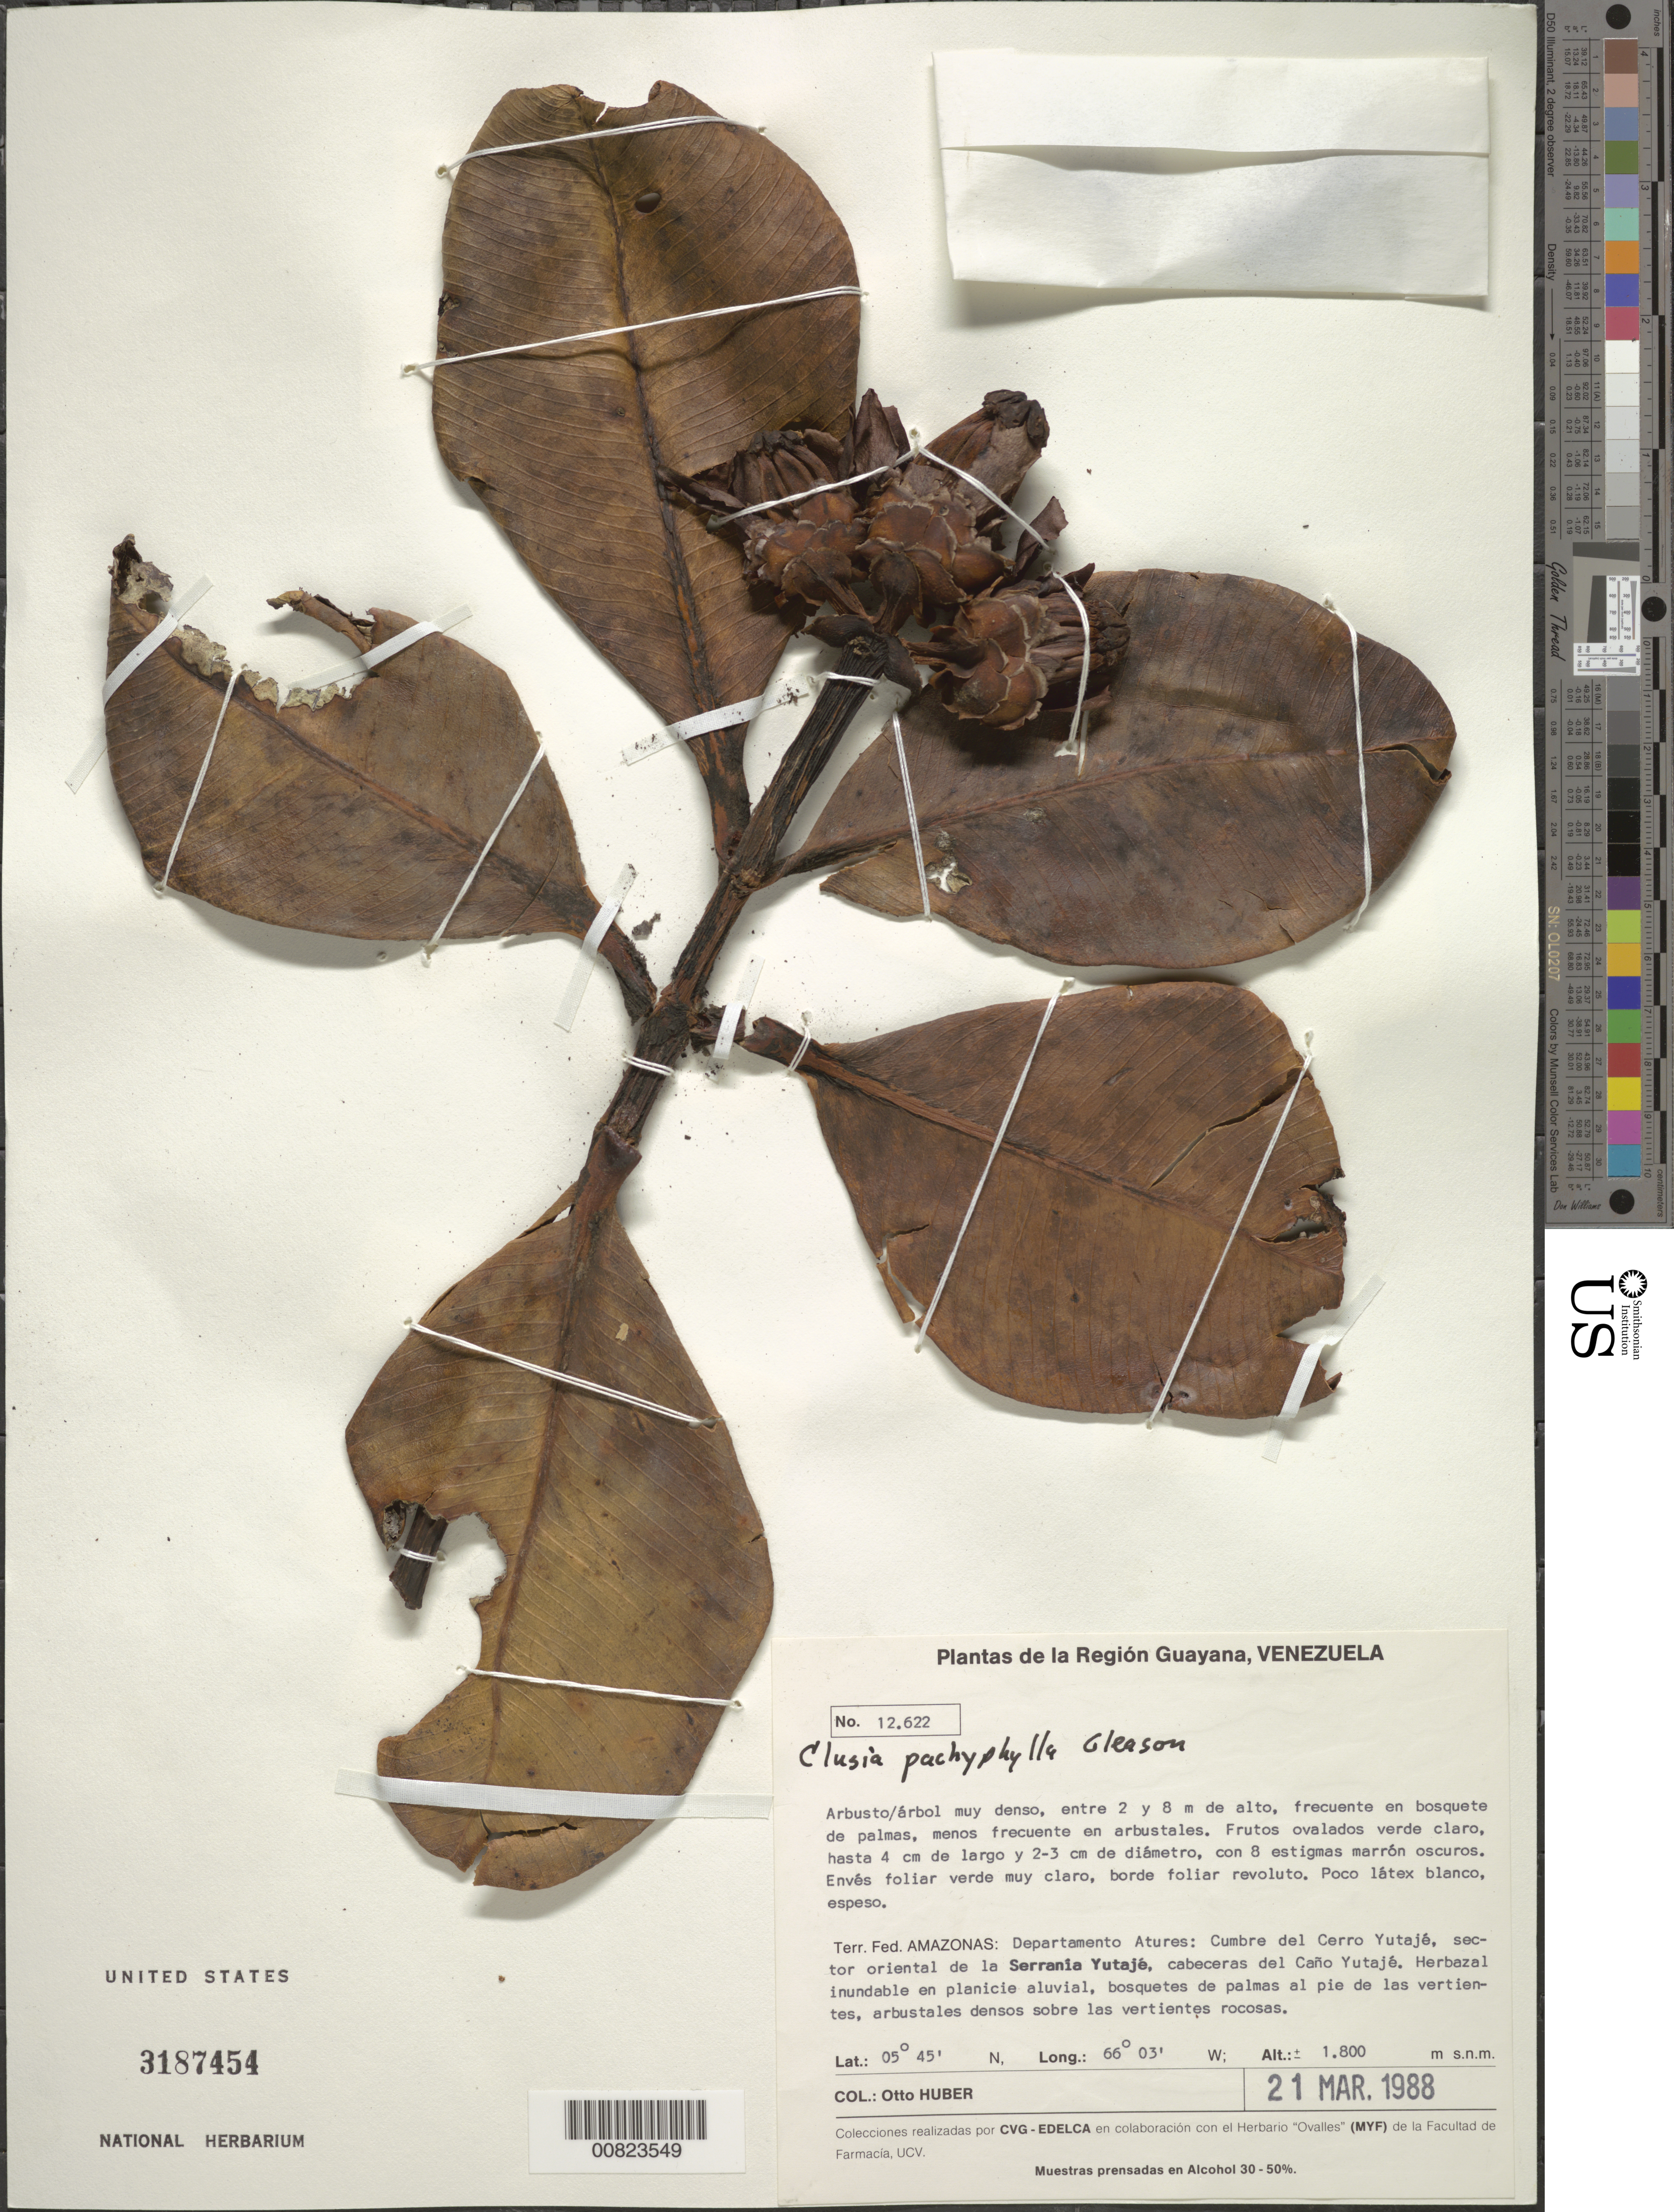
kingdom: Plantae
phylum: Tracheophyta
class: Magnoliopsida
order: Malpighiales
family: Clusiaceae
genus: Clusia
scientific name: Clusia pachyphylla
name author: Gleason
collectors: O. Huber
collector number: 12622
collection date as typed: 21-Mar-88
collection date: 1988-03-21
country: Venezuela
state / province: Amazonas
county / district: Atures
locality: Cerro Yutajé, cumbre, sector oriental de la Serrania Yutajé, cabeceras del Caño Yutajé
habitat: Bosquete de palmas, arbustales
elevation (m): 1800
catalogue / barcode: US 3187454